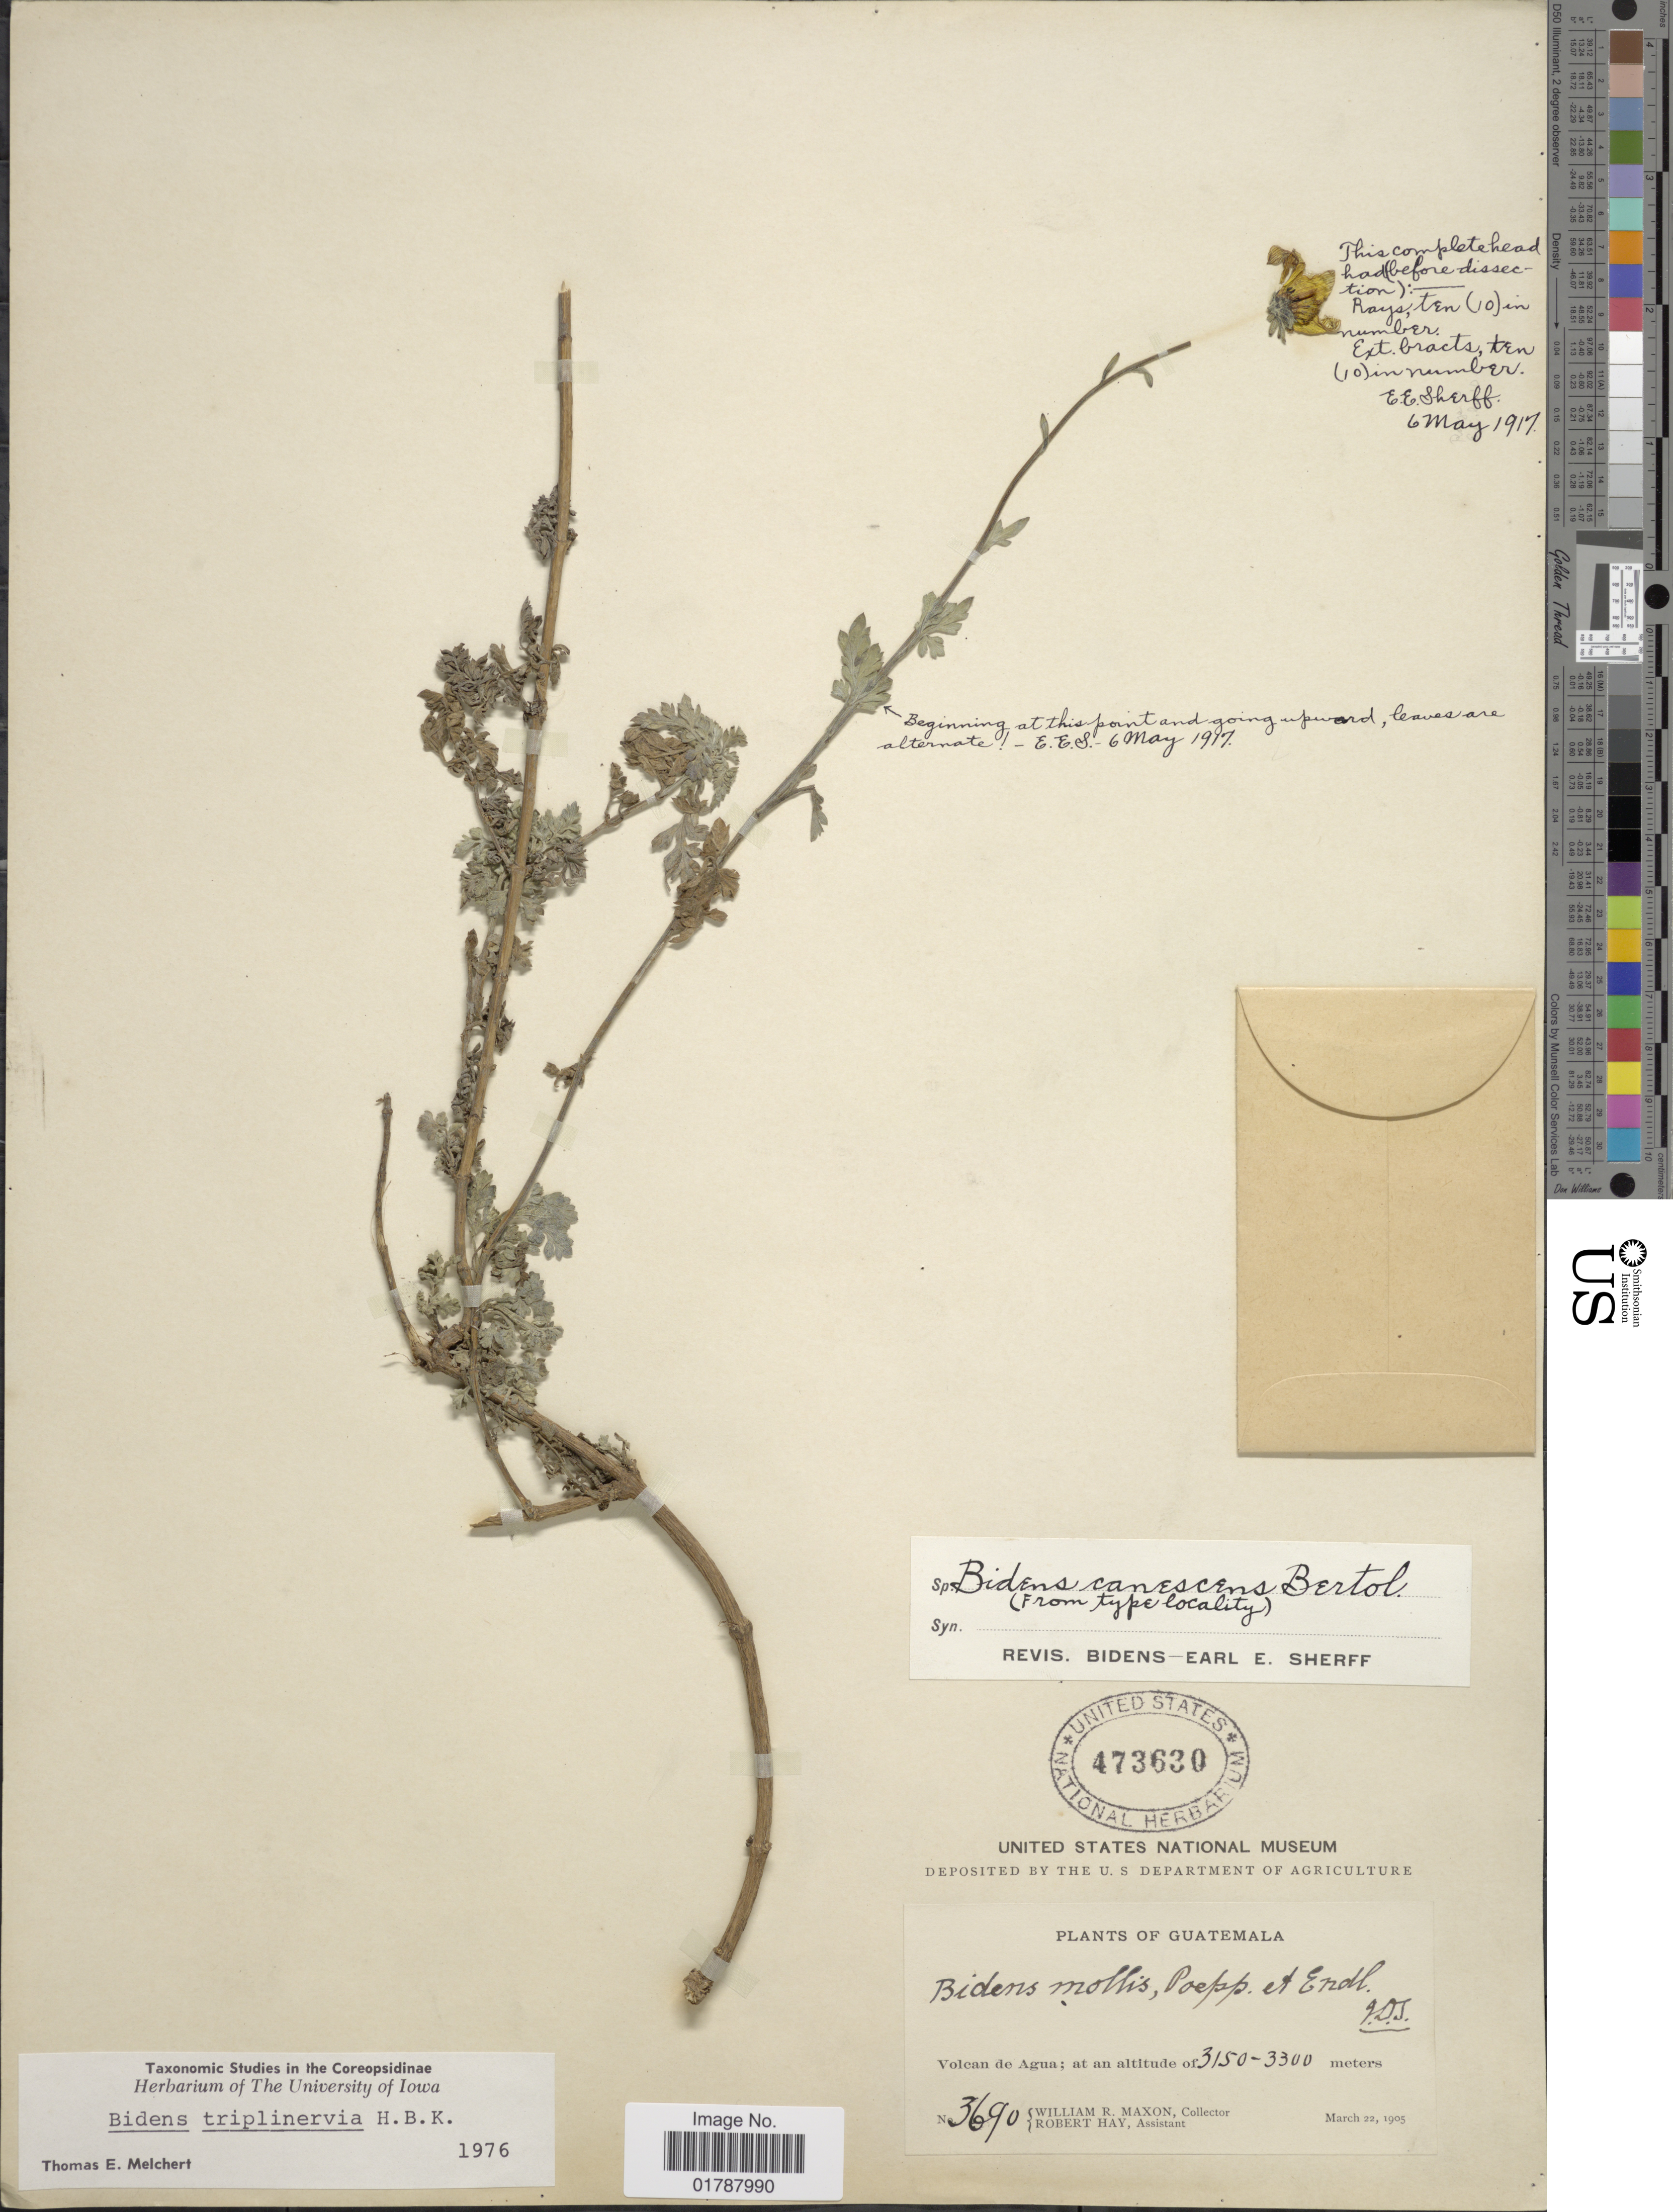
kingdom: Plantae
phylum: Tracheophyta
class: Magnoliopsida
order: Asterales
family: Asteraceae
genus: Bidens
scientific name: Bidens triplinervia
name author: Kunth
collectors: W. R. Maxon & R. Hay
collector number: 3960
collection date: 1905-03-22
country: Guatemala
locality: Volcan de Agua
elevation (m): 3150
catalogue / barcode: US 473630